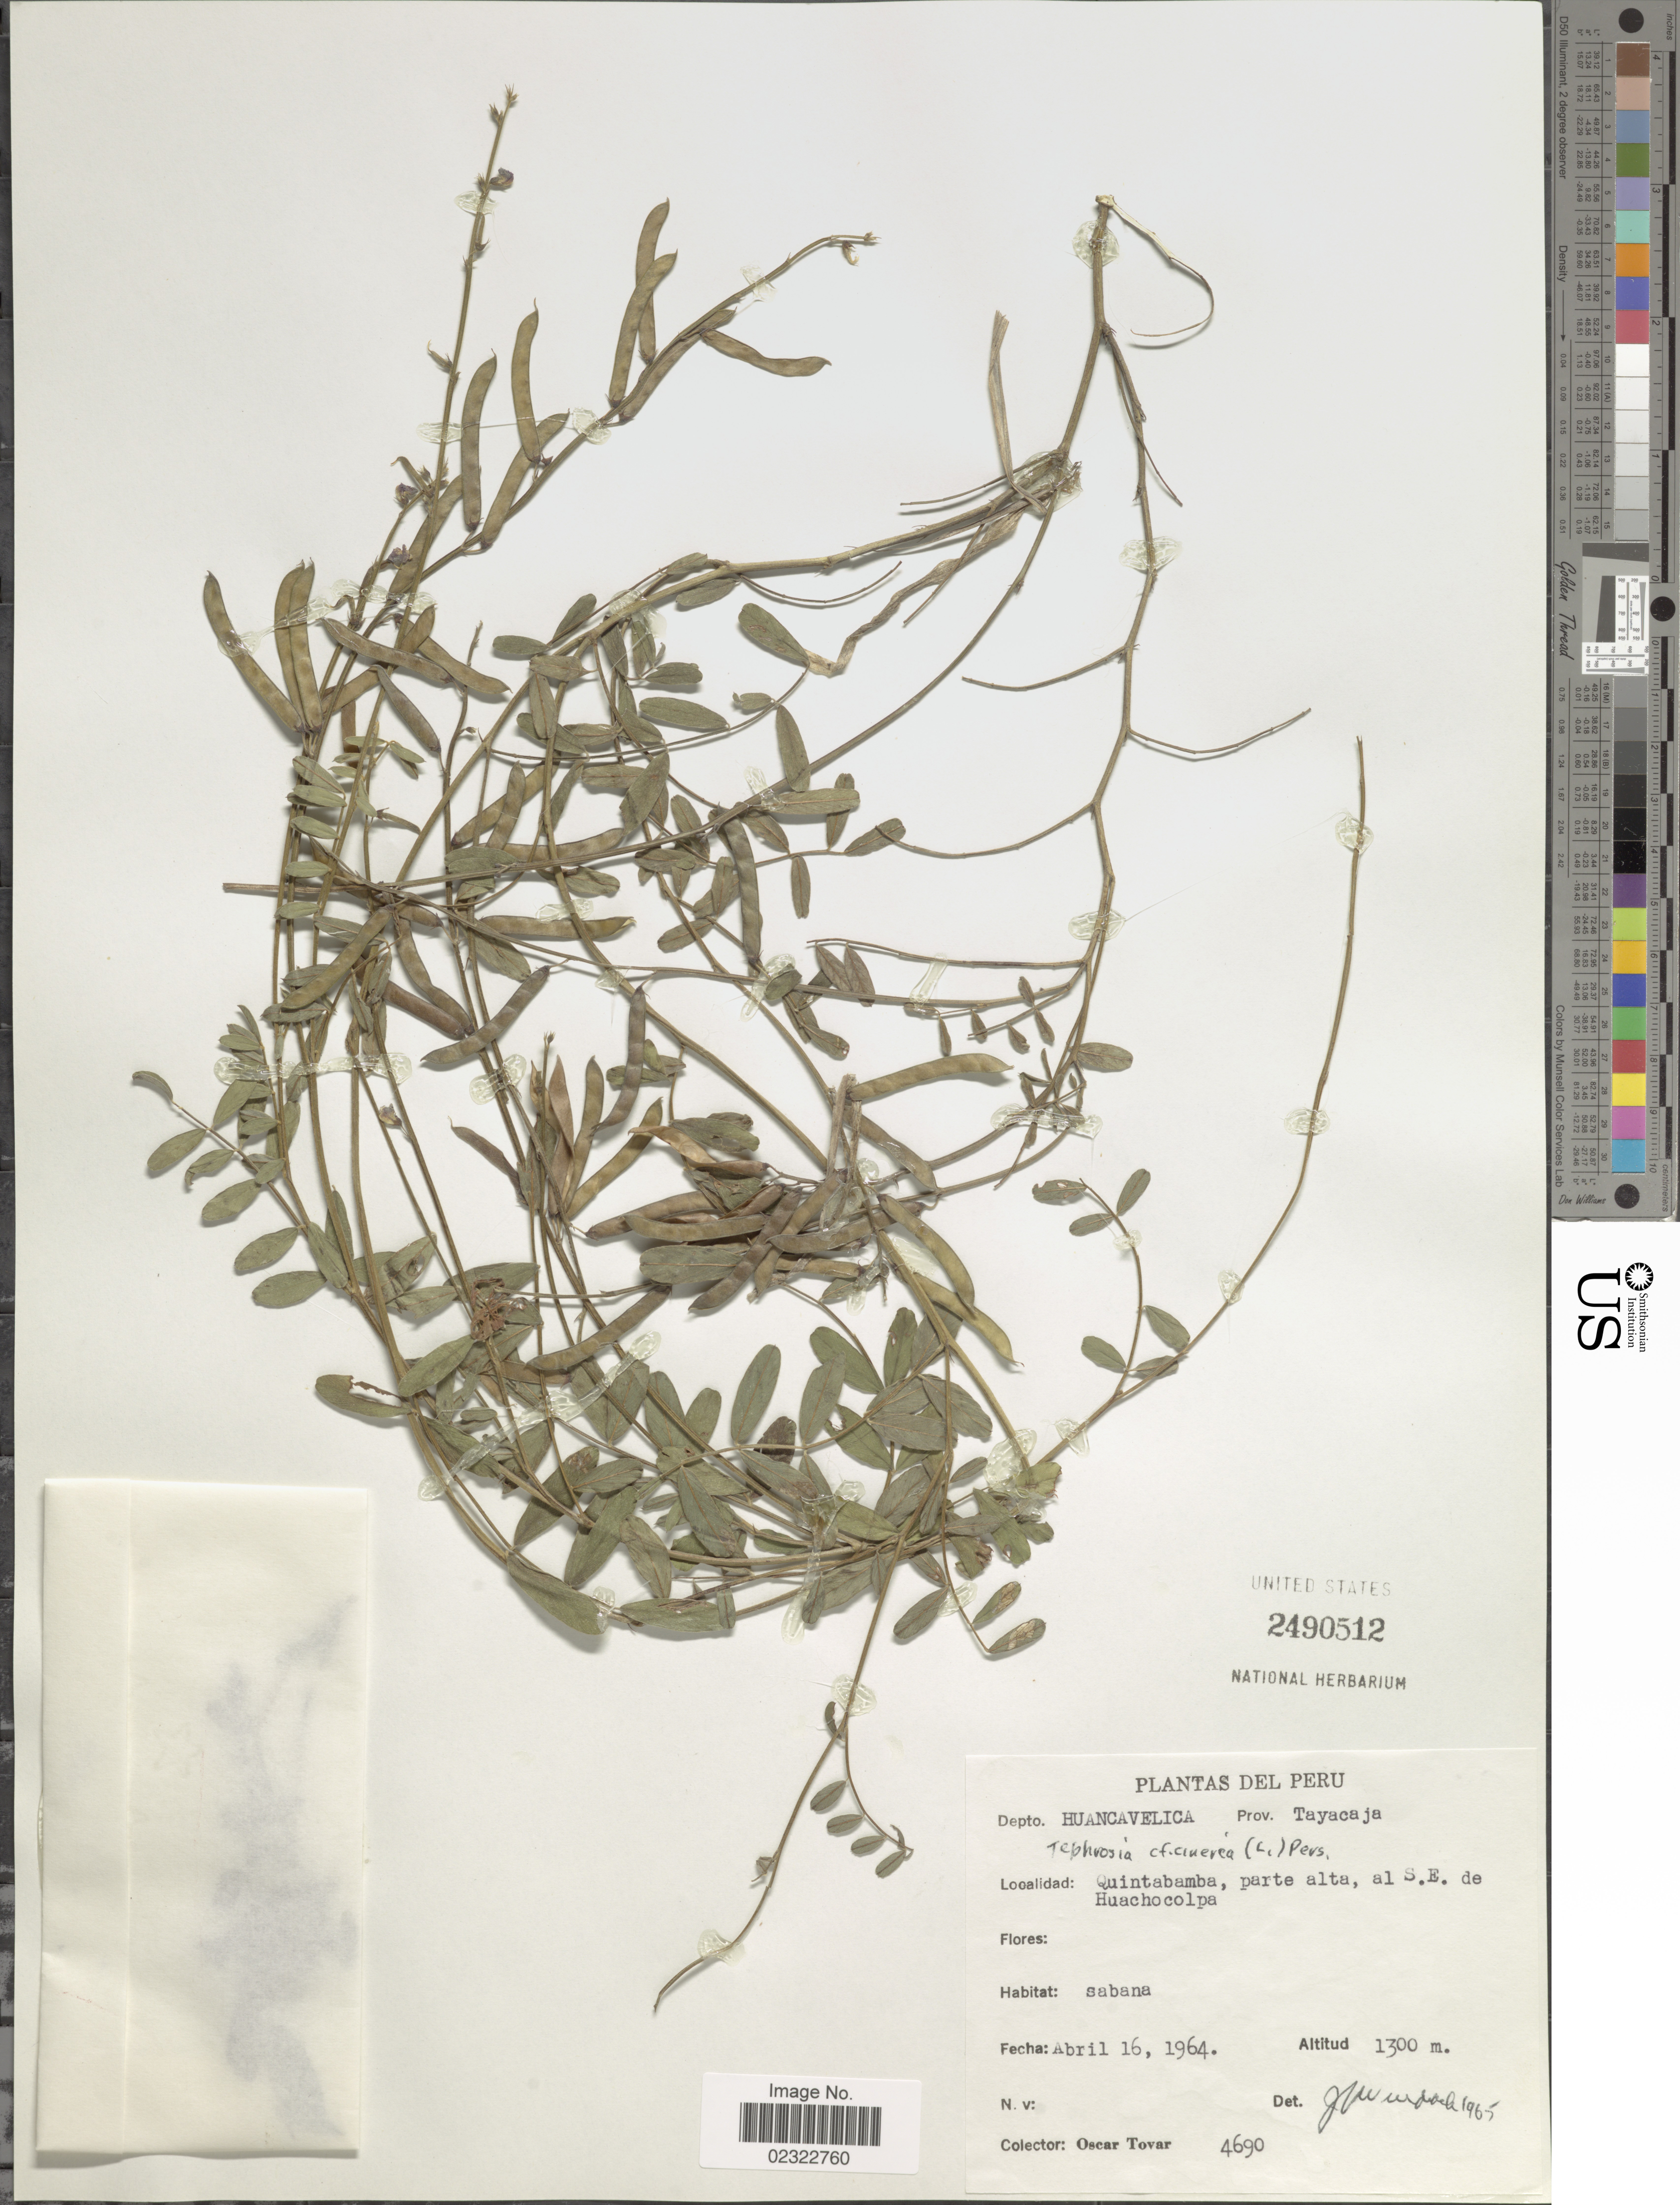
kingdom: Plantae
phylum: Tracheophyta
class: Magnoliopsida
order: Fabales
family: Fabaceae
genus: Tephrosia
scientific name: Tephrosia cinerea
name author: (L.) Pers.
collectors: Ó. Tovar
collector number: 4690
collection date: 1964-04-16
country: Peru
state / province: Huancavelica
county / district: Tayacaja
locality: Quintabamba, parte alta, al S.E. de Huachocolpa.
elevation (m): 1300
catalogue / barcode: US 2490512